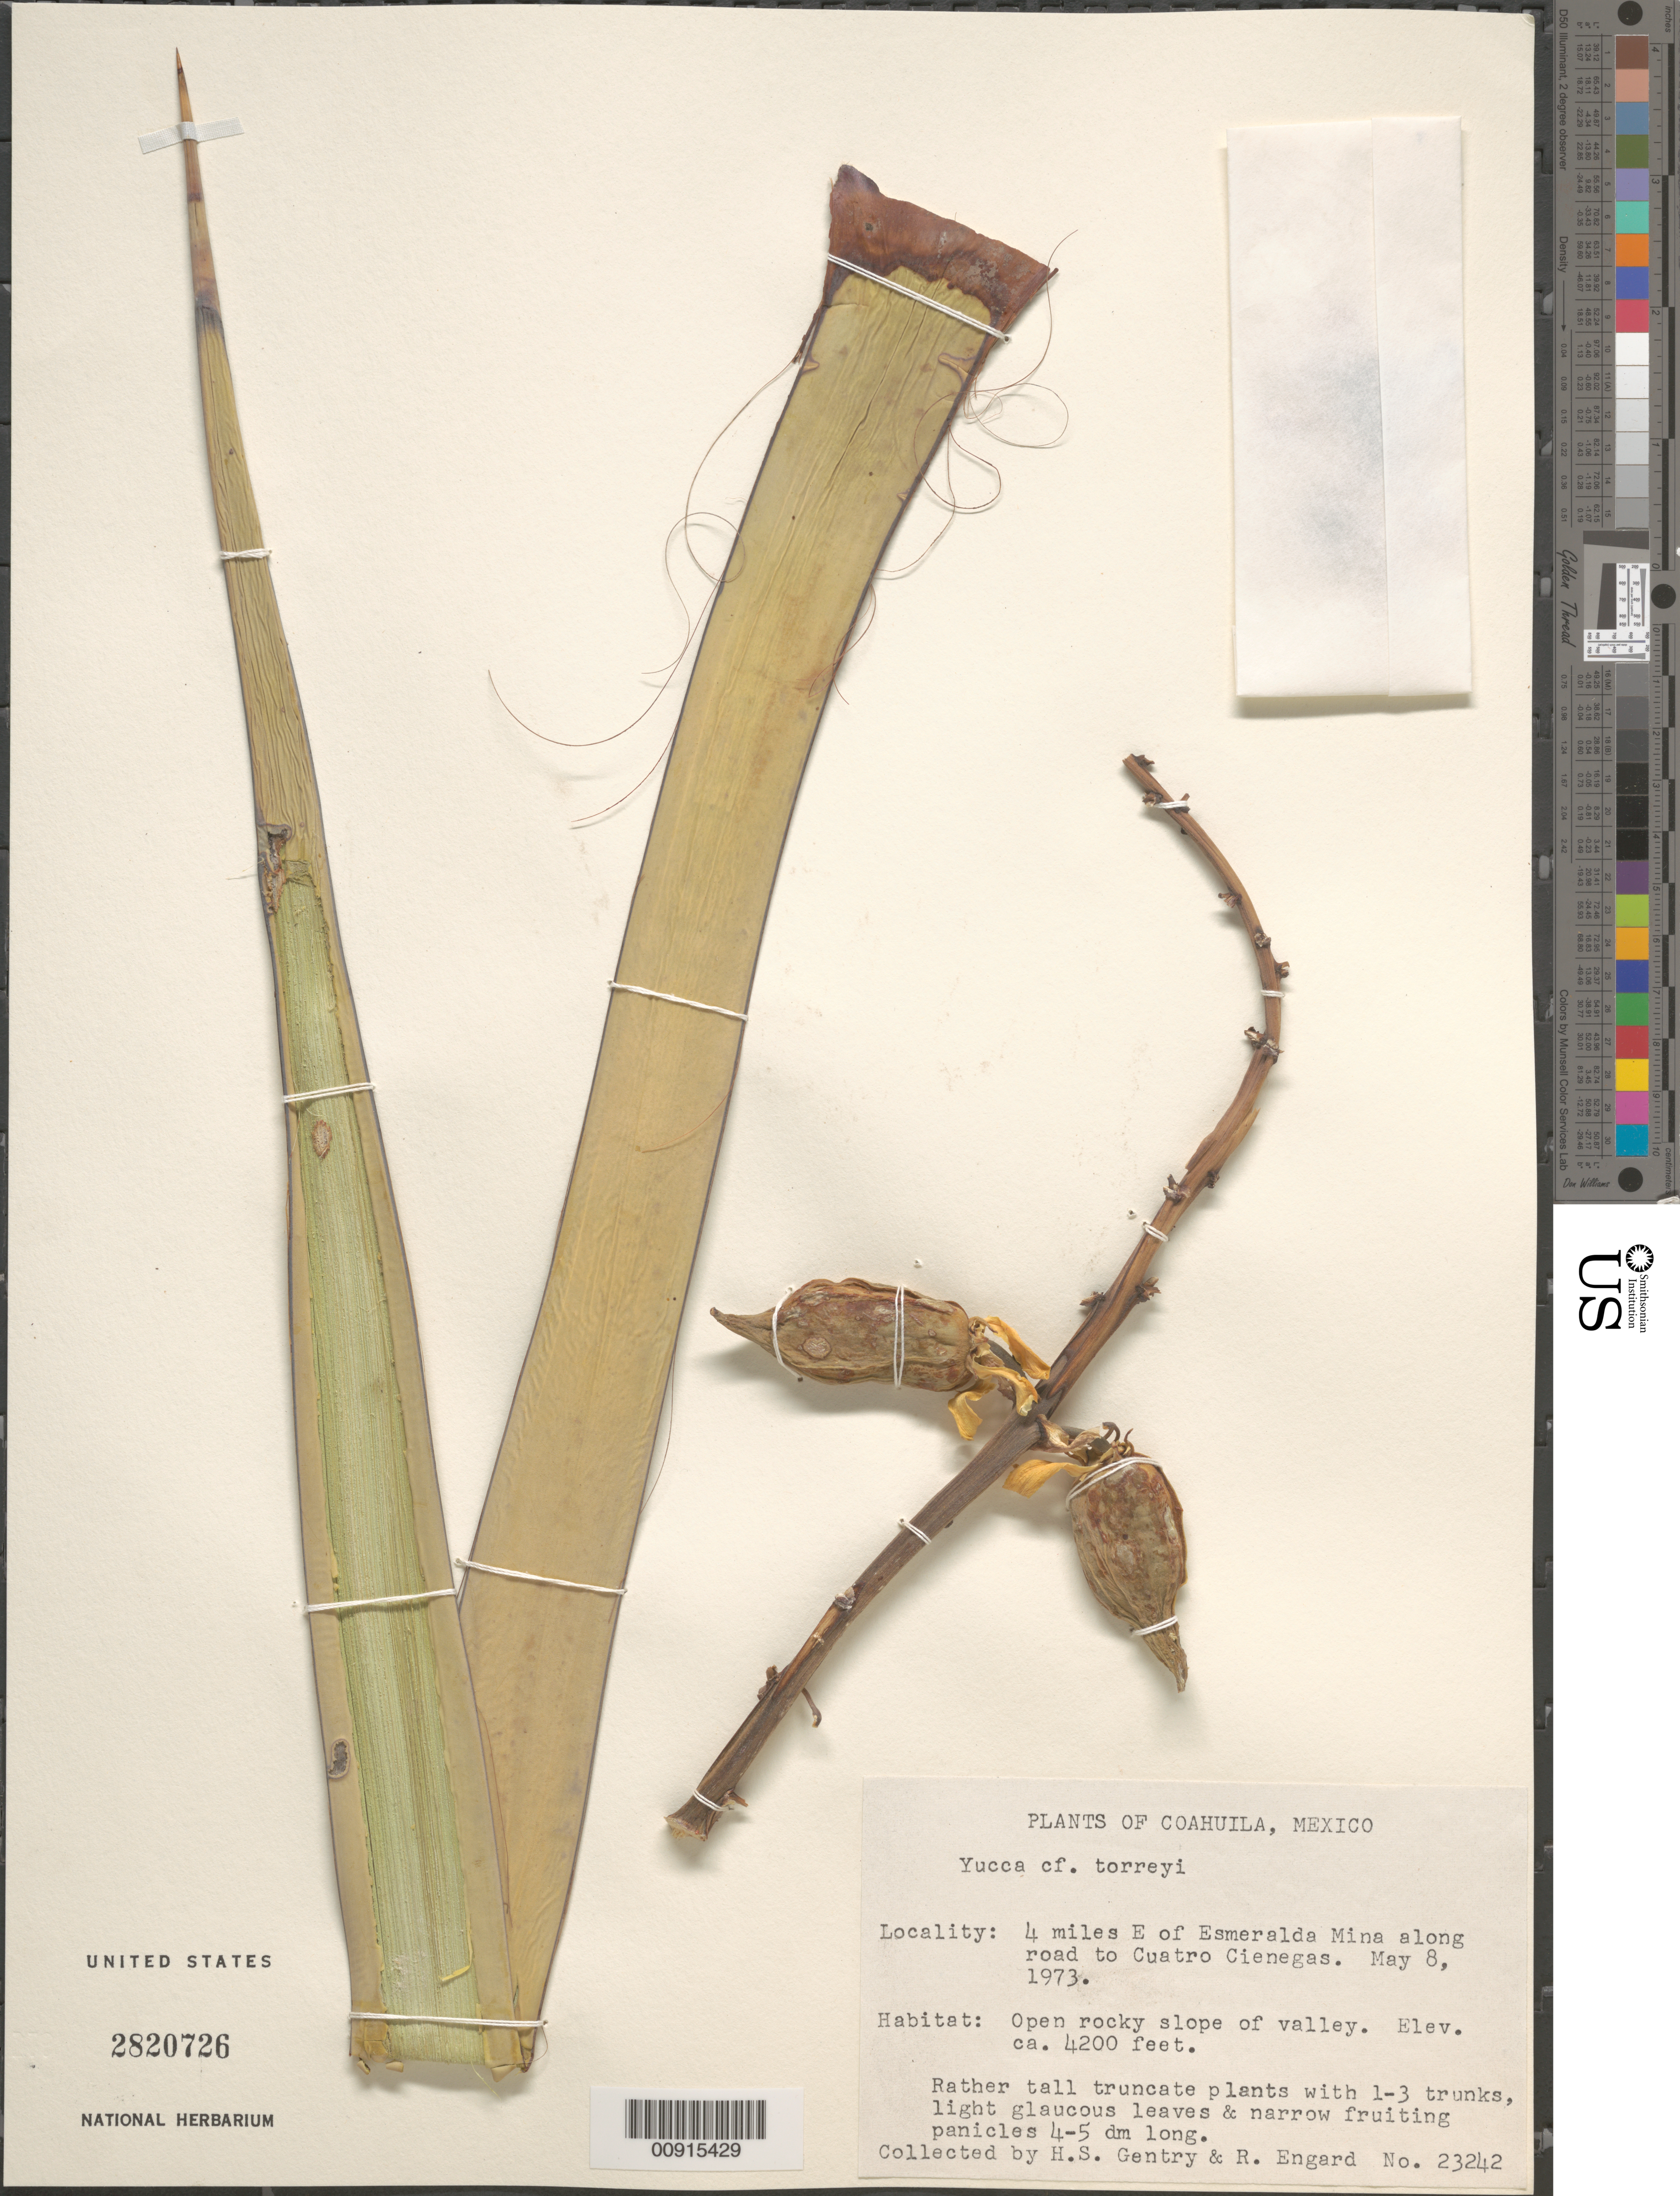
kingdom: Plantae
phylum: Tracheophyta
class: Liliopsida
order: Asparagales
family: Asparagaceae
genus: Yucca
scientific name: Yucca torreyi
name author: Shafer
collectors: H. S. Gentry & R. Engard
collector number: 23242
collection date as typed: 08 May 1973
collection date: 1973-05-08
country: Mexico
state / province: Coahuila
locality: Coahuila: 4 miles E of Esmeralda Mina along road to Cuatro Ciénegas.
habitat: Open rocky slope of valley.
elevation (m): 1280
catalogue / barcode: US 2820726